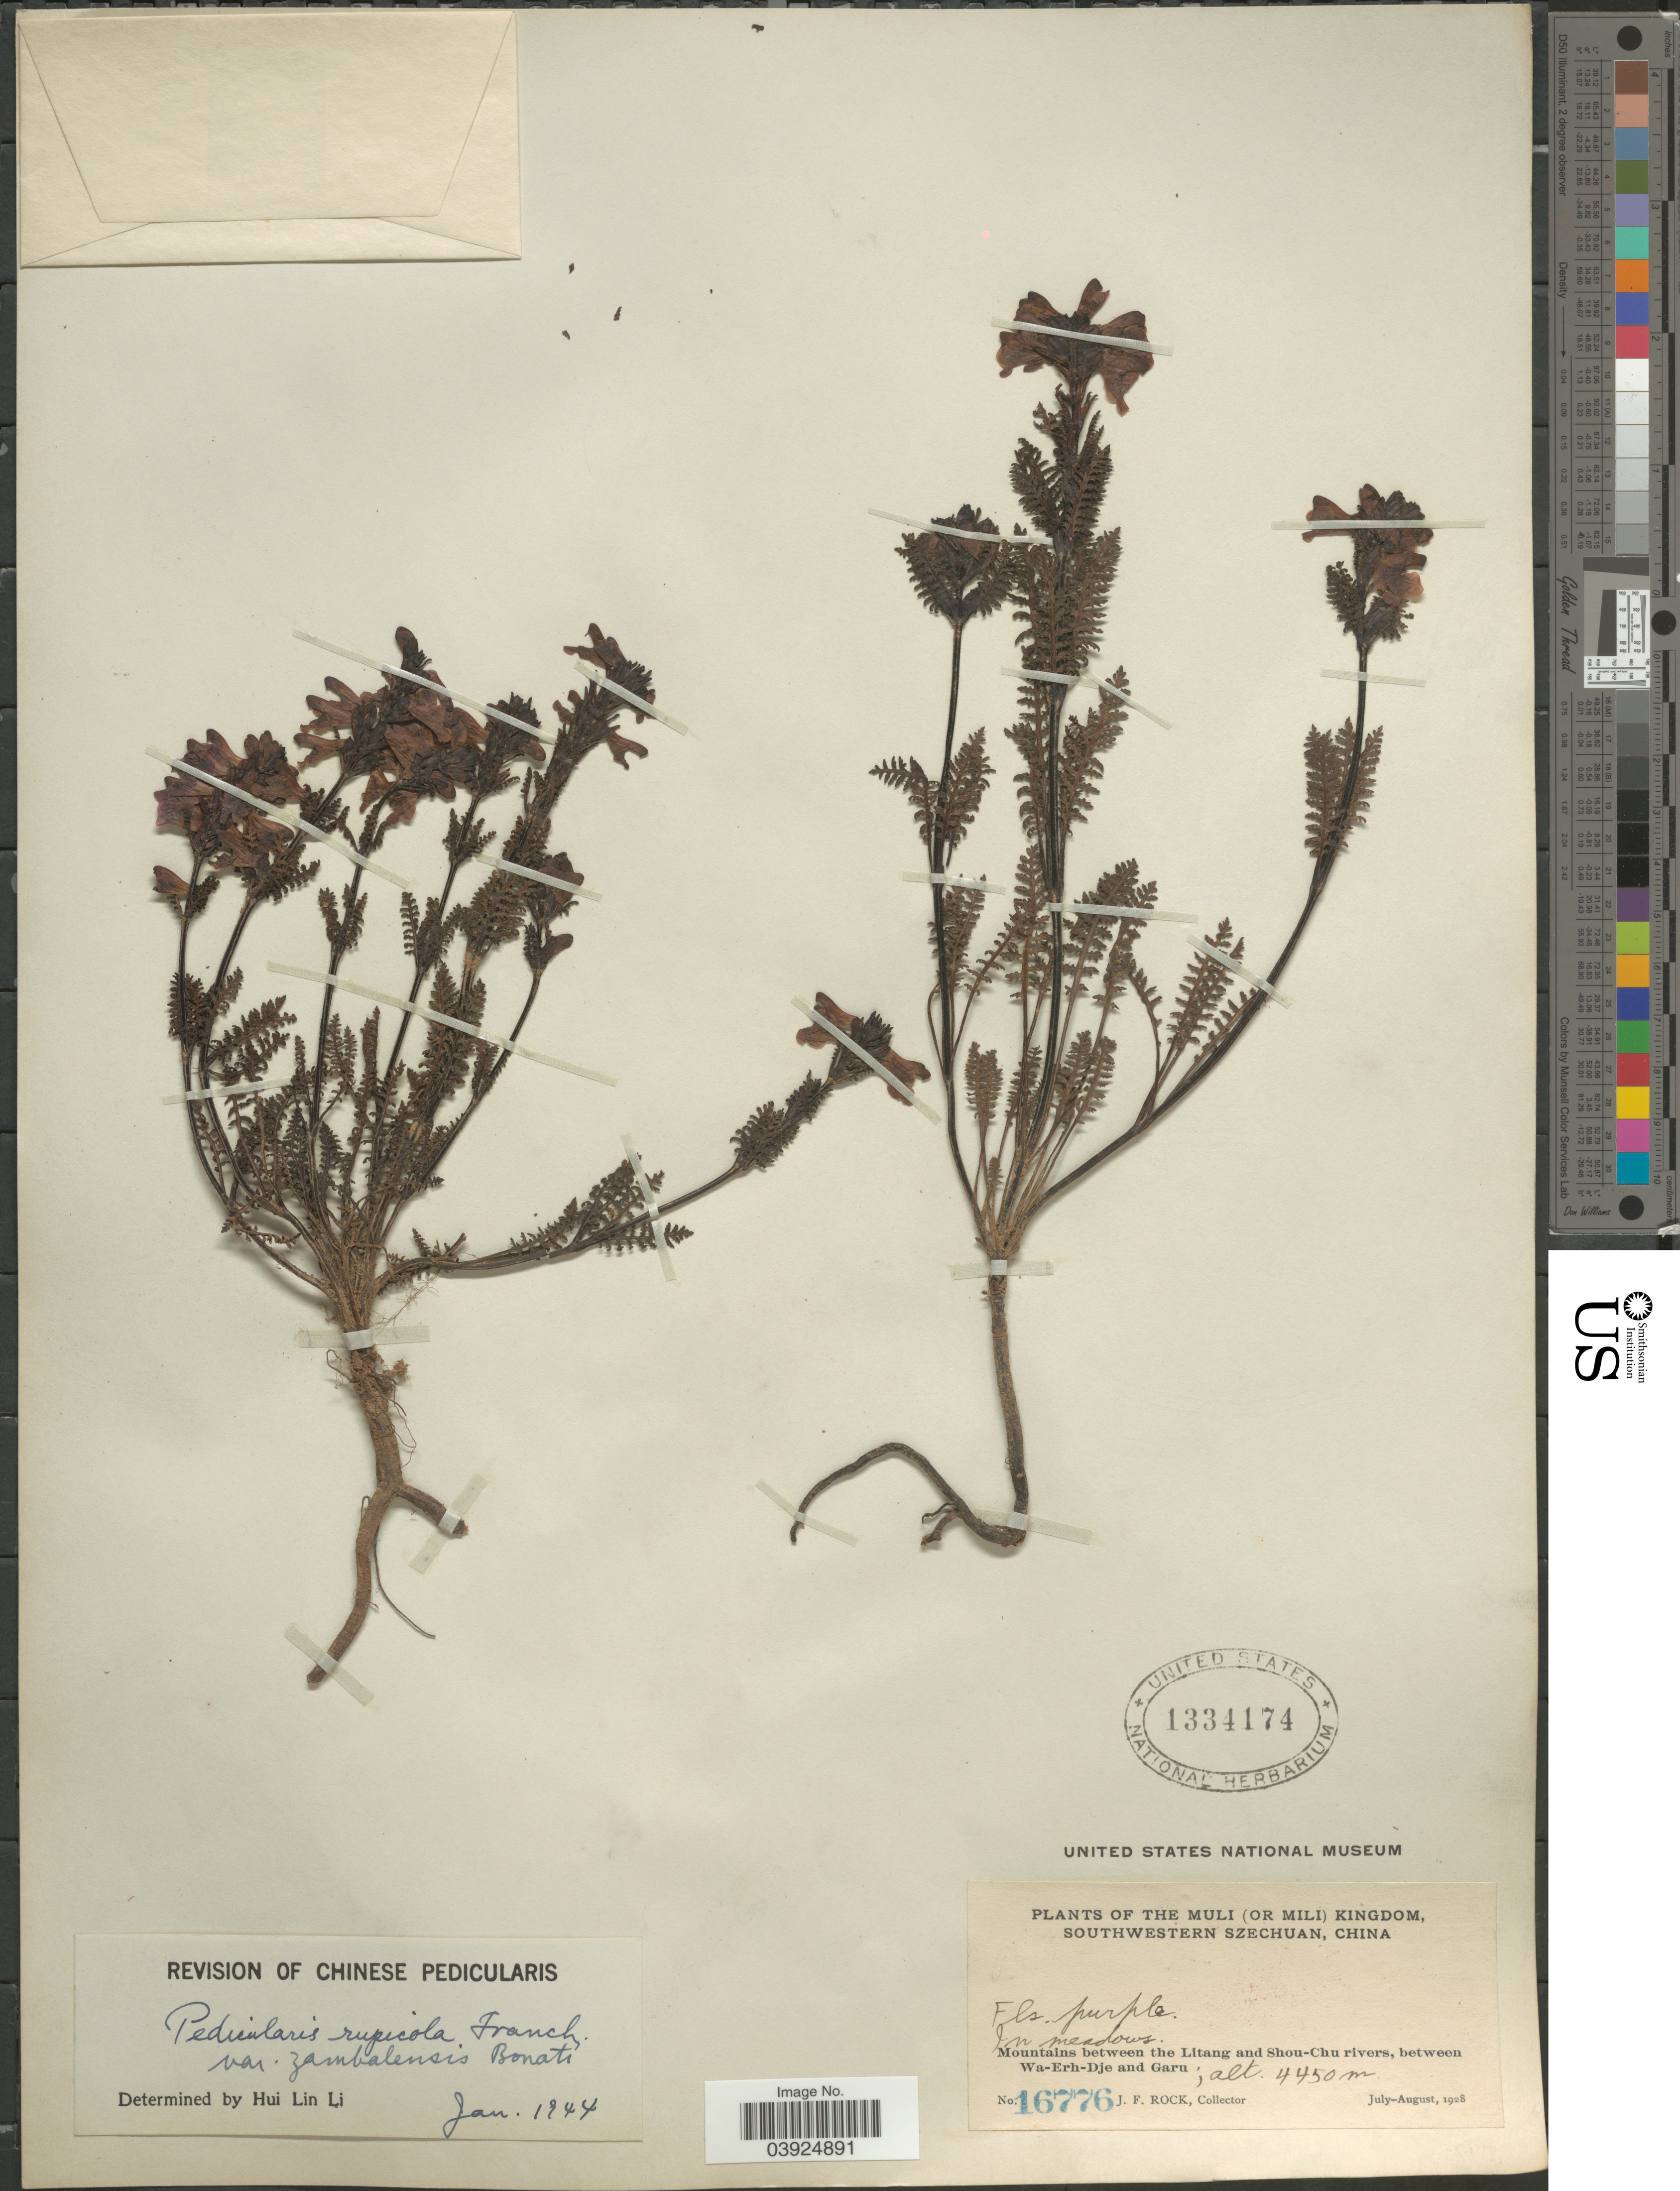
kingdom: Plantae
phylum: Tracheophyta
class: Magnoliopsida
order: Lamiales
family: Orobanchaceae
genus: Pedicularis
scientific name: Pedicularis rupicola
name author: Franch. ex Maxim.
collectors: J. Rock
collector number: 16776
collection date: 1928-07/1928-08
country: China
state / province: Sichuan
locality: The Muli (or Mili) Kingdom, Southwestern Szechuan. Mountains between the Litang and Shou-Chu rivers, between Wa-Erh-Dje and Garu.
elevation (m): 4450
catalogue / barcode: US 1334174